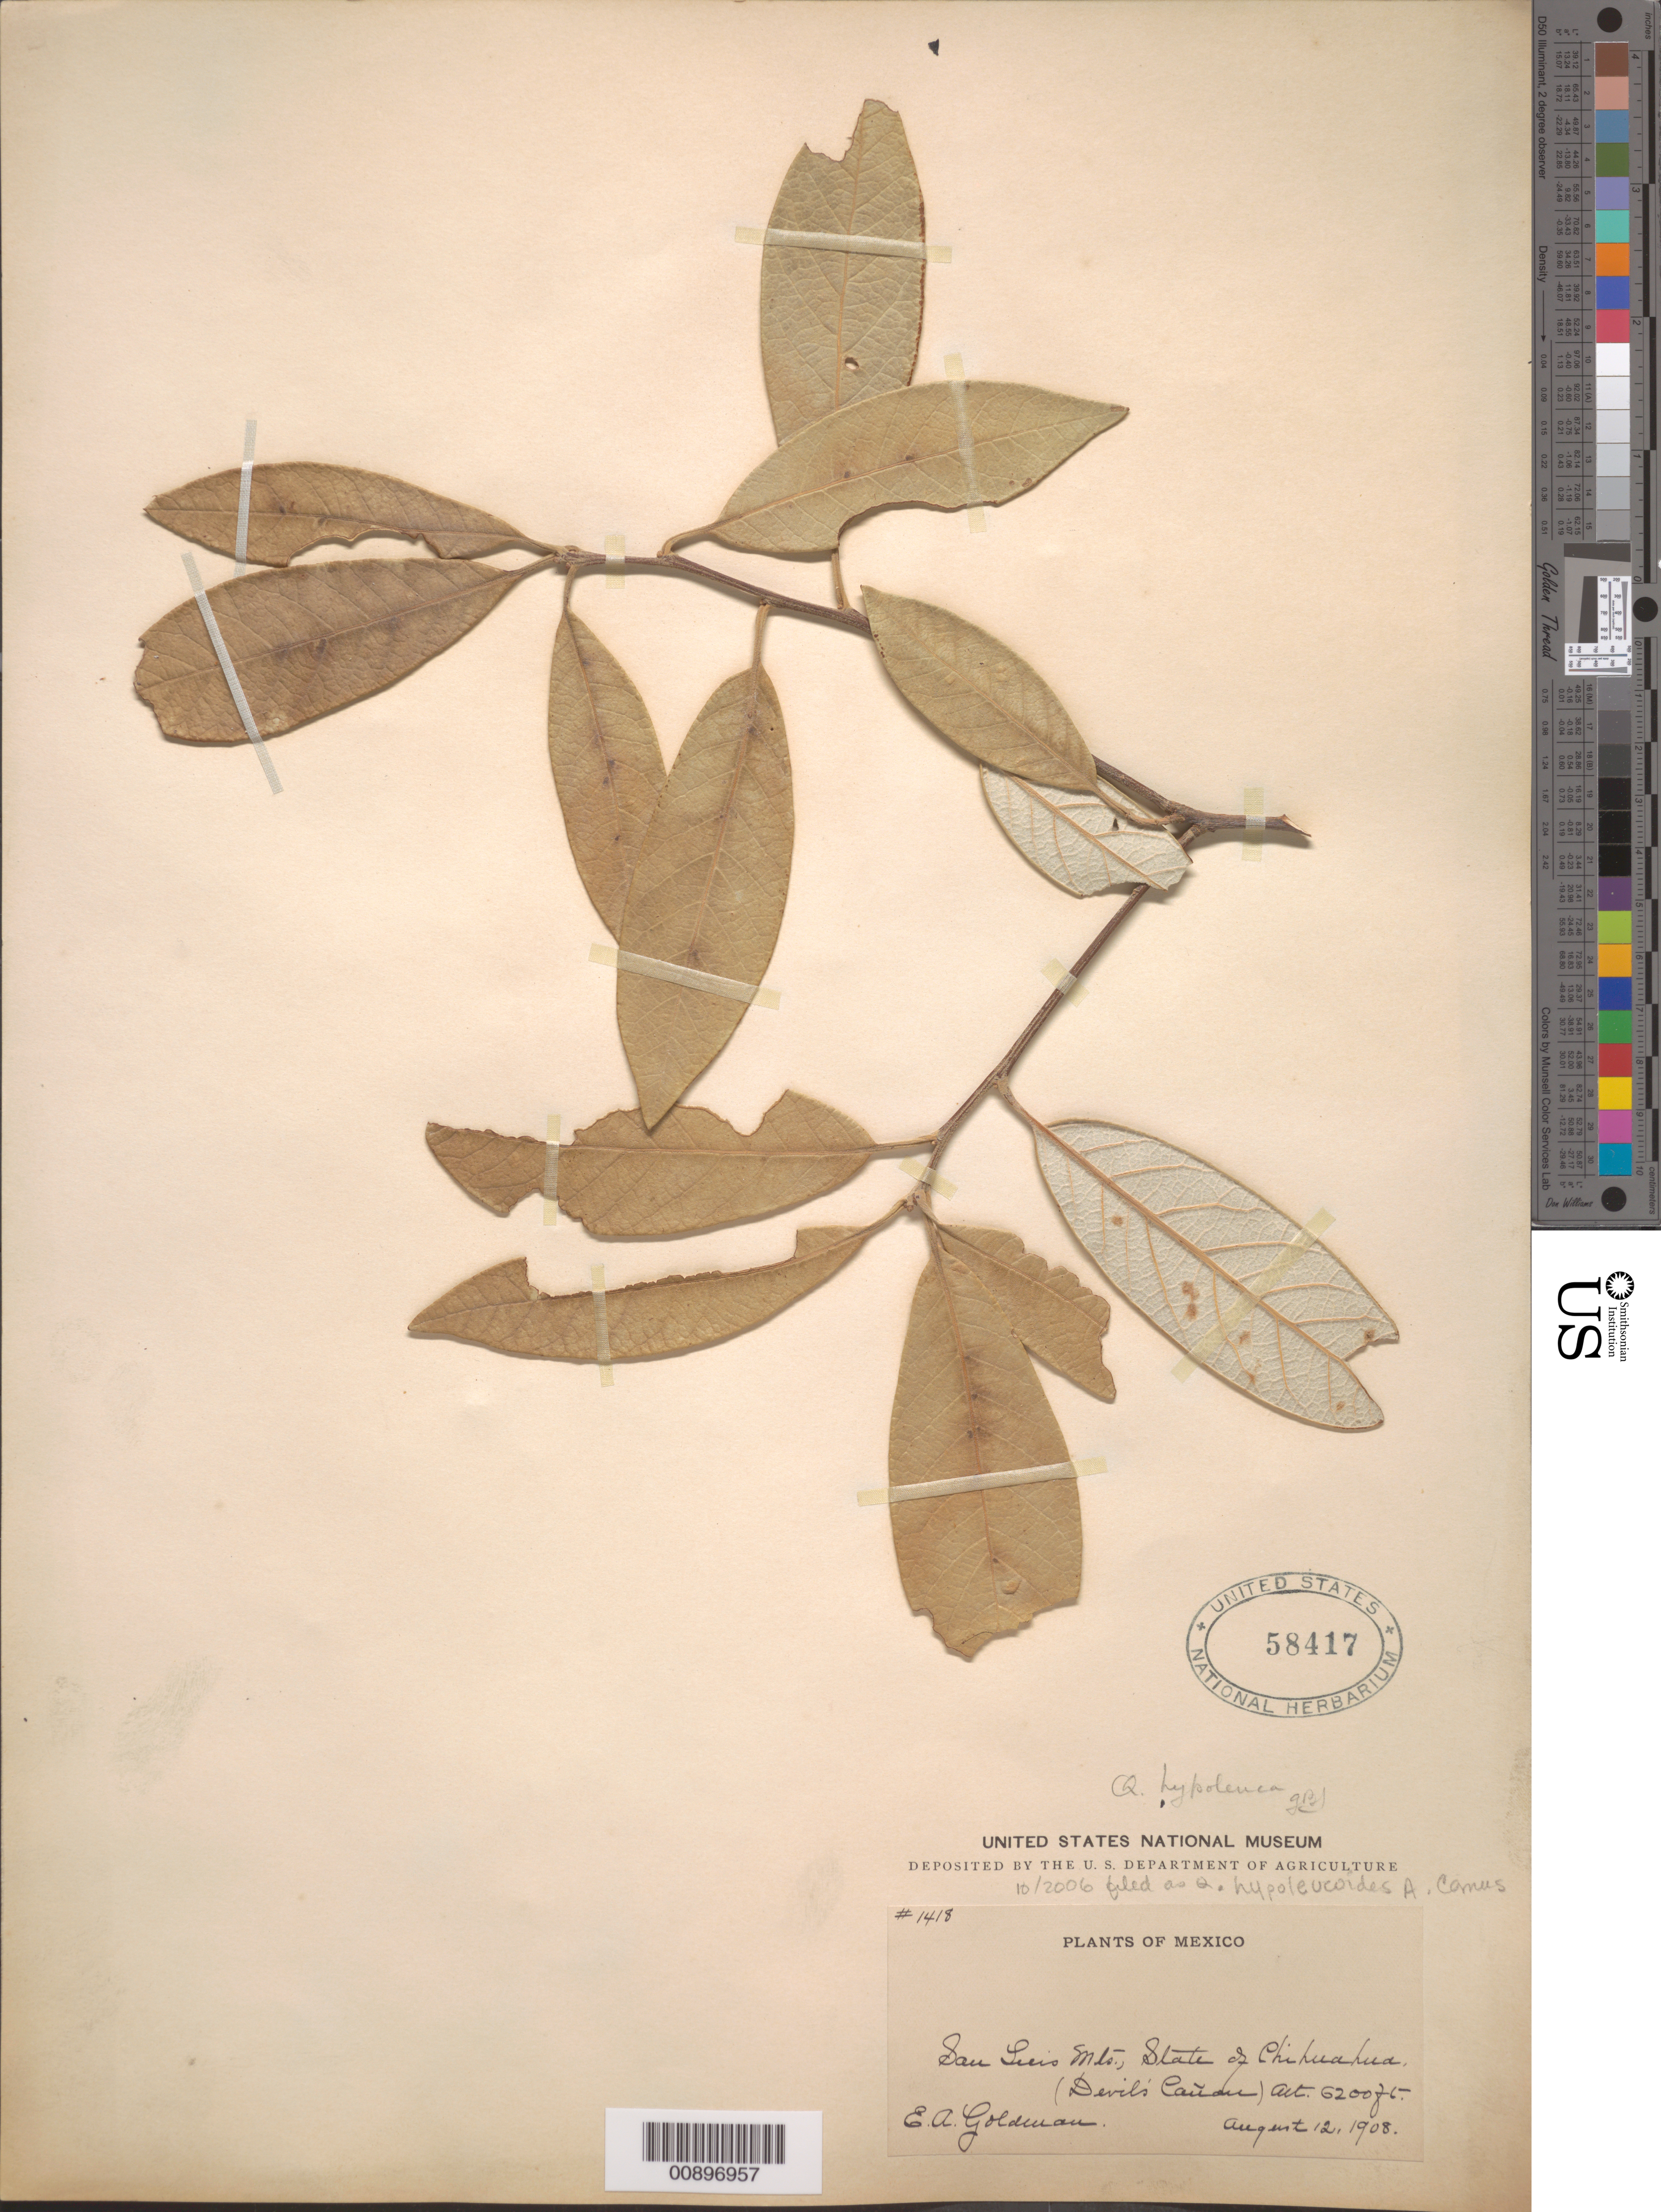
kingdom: Plantae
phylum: Tracheophyta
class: Magnoliopsida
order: Fagales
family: Fagaceae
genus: Quercus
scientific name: Quercus hypoleucoides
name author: A. Camus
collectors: E. A. Goldman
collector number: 1418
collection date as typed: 12 Aug 1908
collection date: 1908-08-12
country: Mexico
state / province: Chihuahua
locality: San Luis Mts., State of Chihuahua (Devil's Cañon).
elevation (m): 1890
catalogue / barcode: US 58417